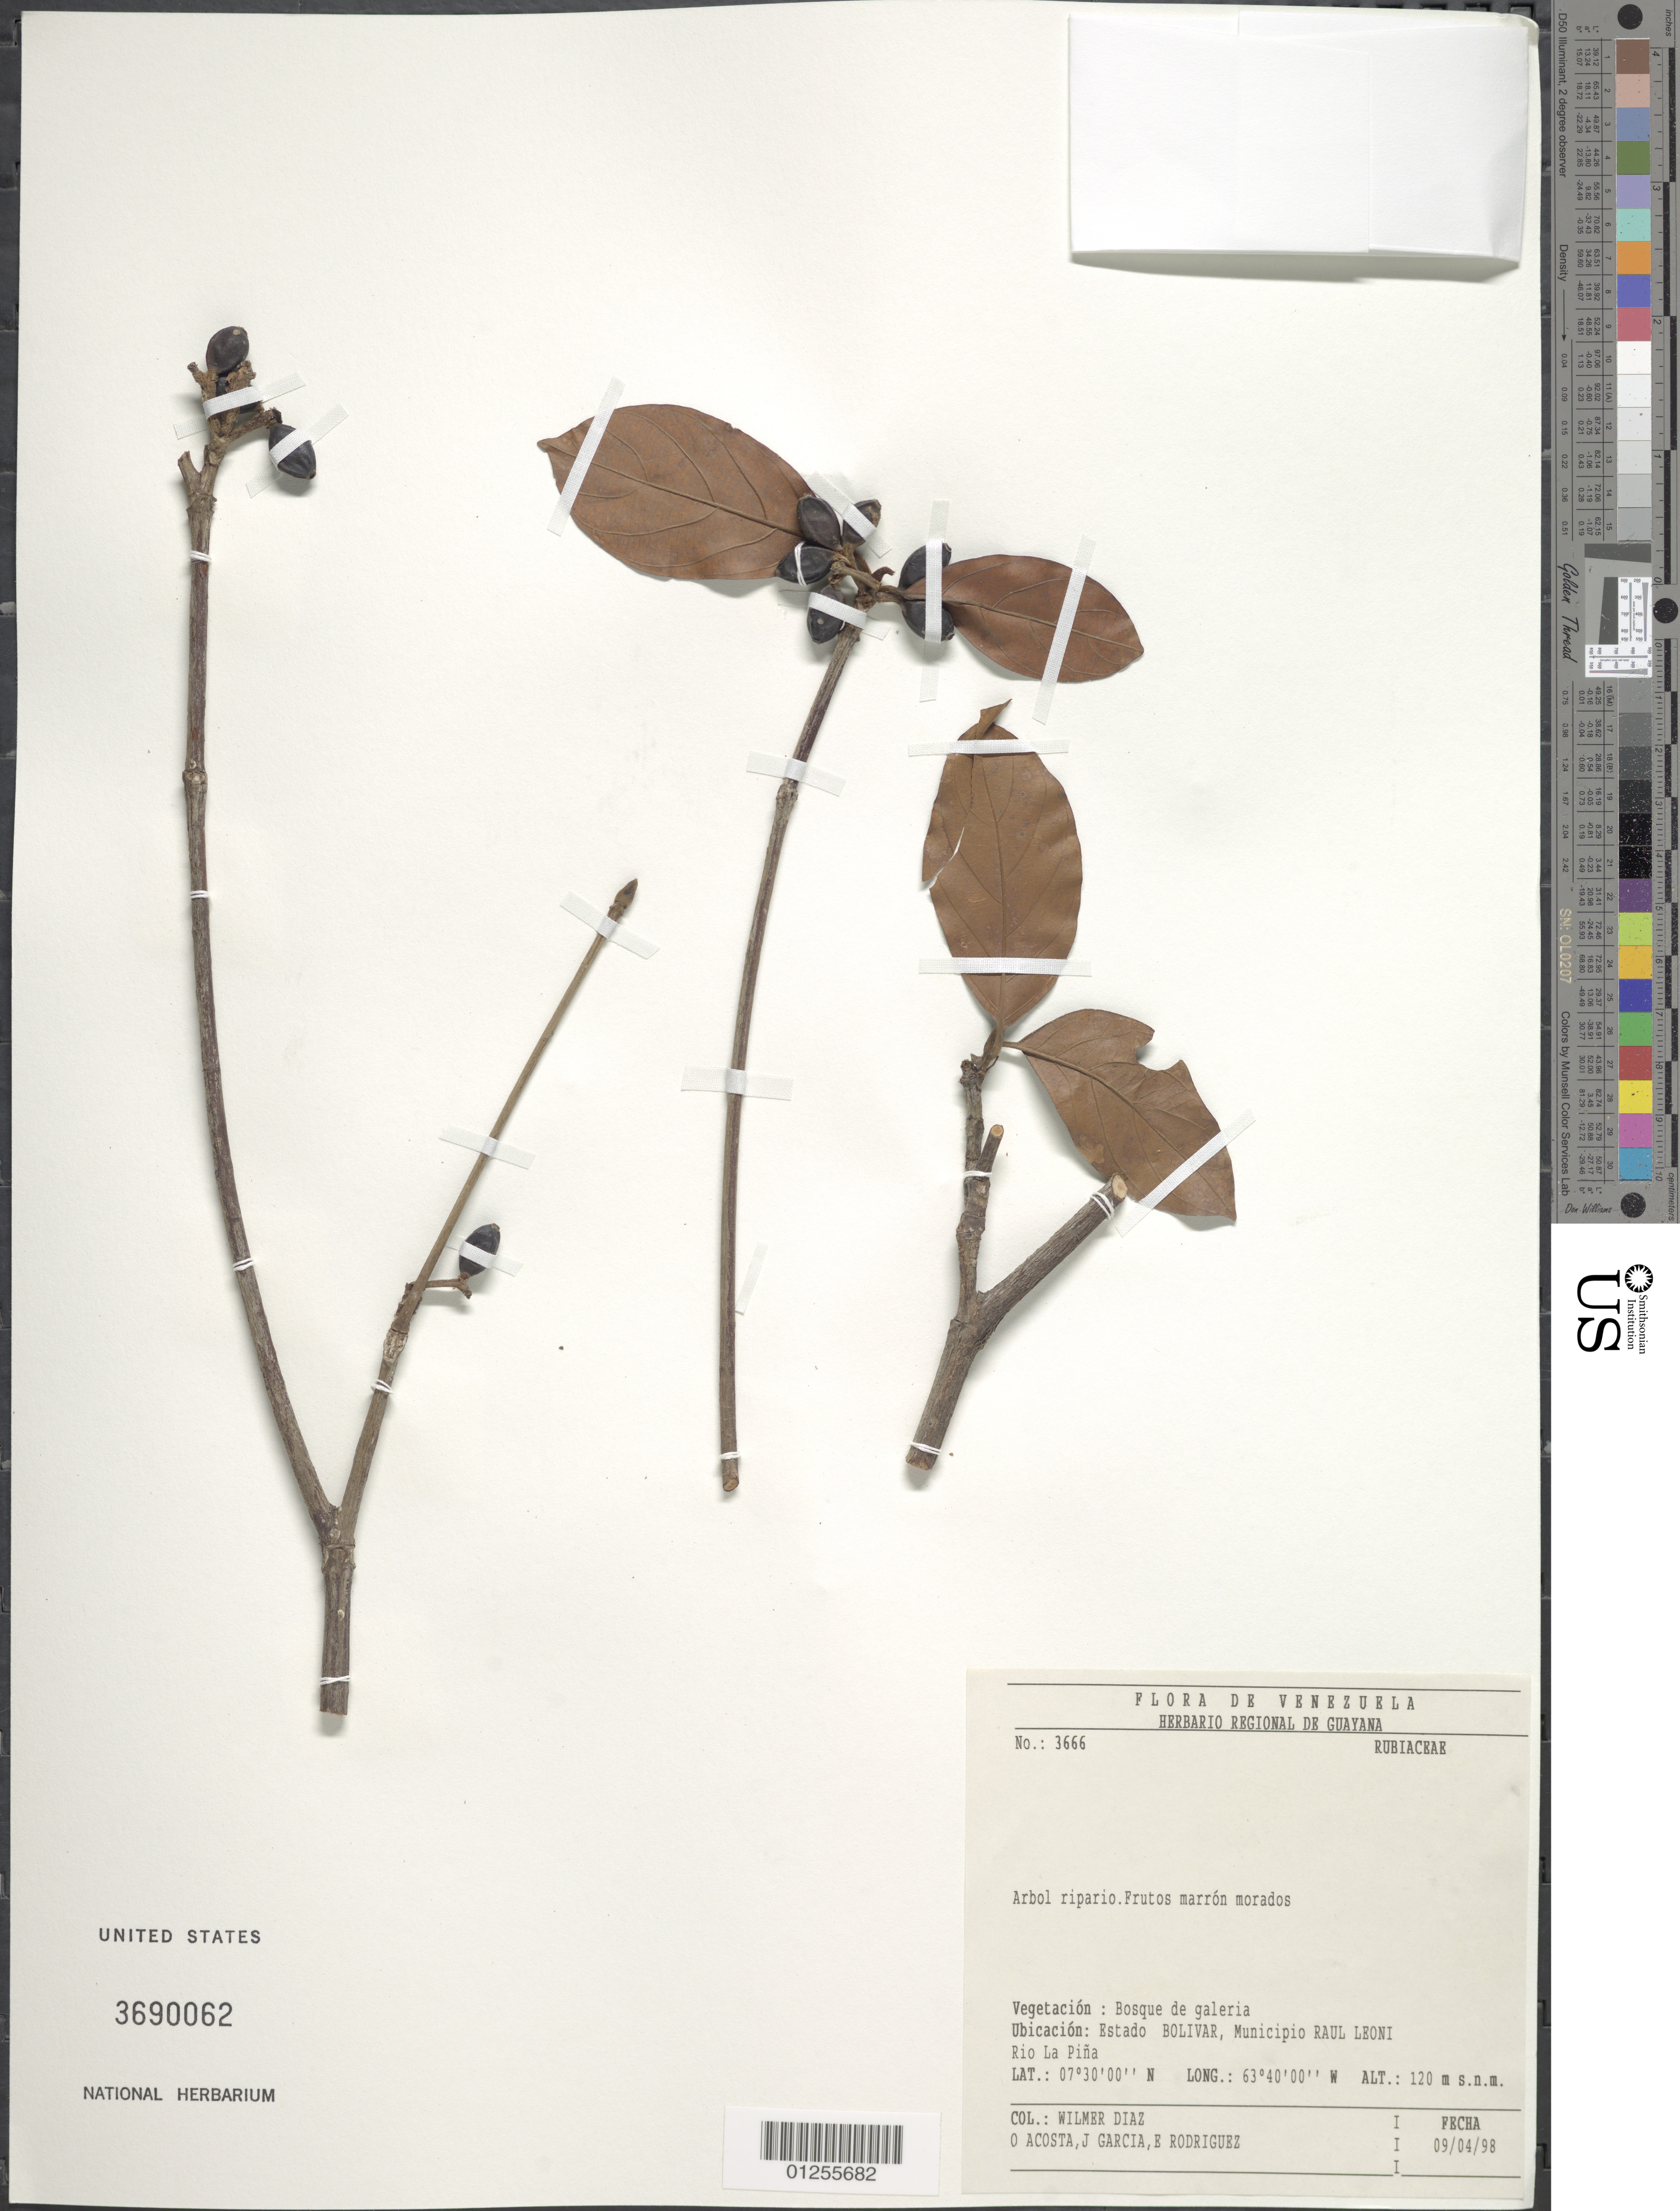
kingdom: Plantae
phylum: Tracheophyta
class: Magnoliopsida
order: Gentianales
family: Rubiaceae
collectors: W. Díaz P., O. Acosta, J. García & E. Rodriguez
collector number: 3666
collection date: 1998-04-09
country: Venezuela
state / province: Bolivar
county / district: Angostura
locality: Rio La Piña. Raúl Leoni [=Angostura]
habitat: Bosque de galeria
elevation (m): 120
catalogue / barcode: US 3690062